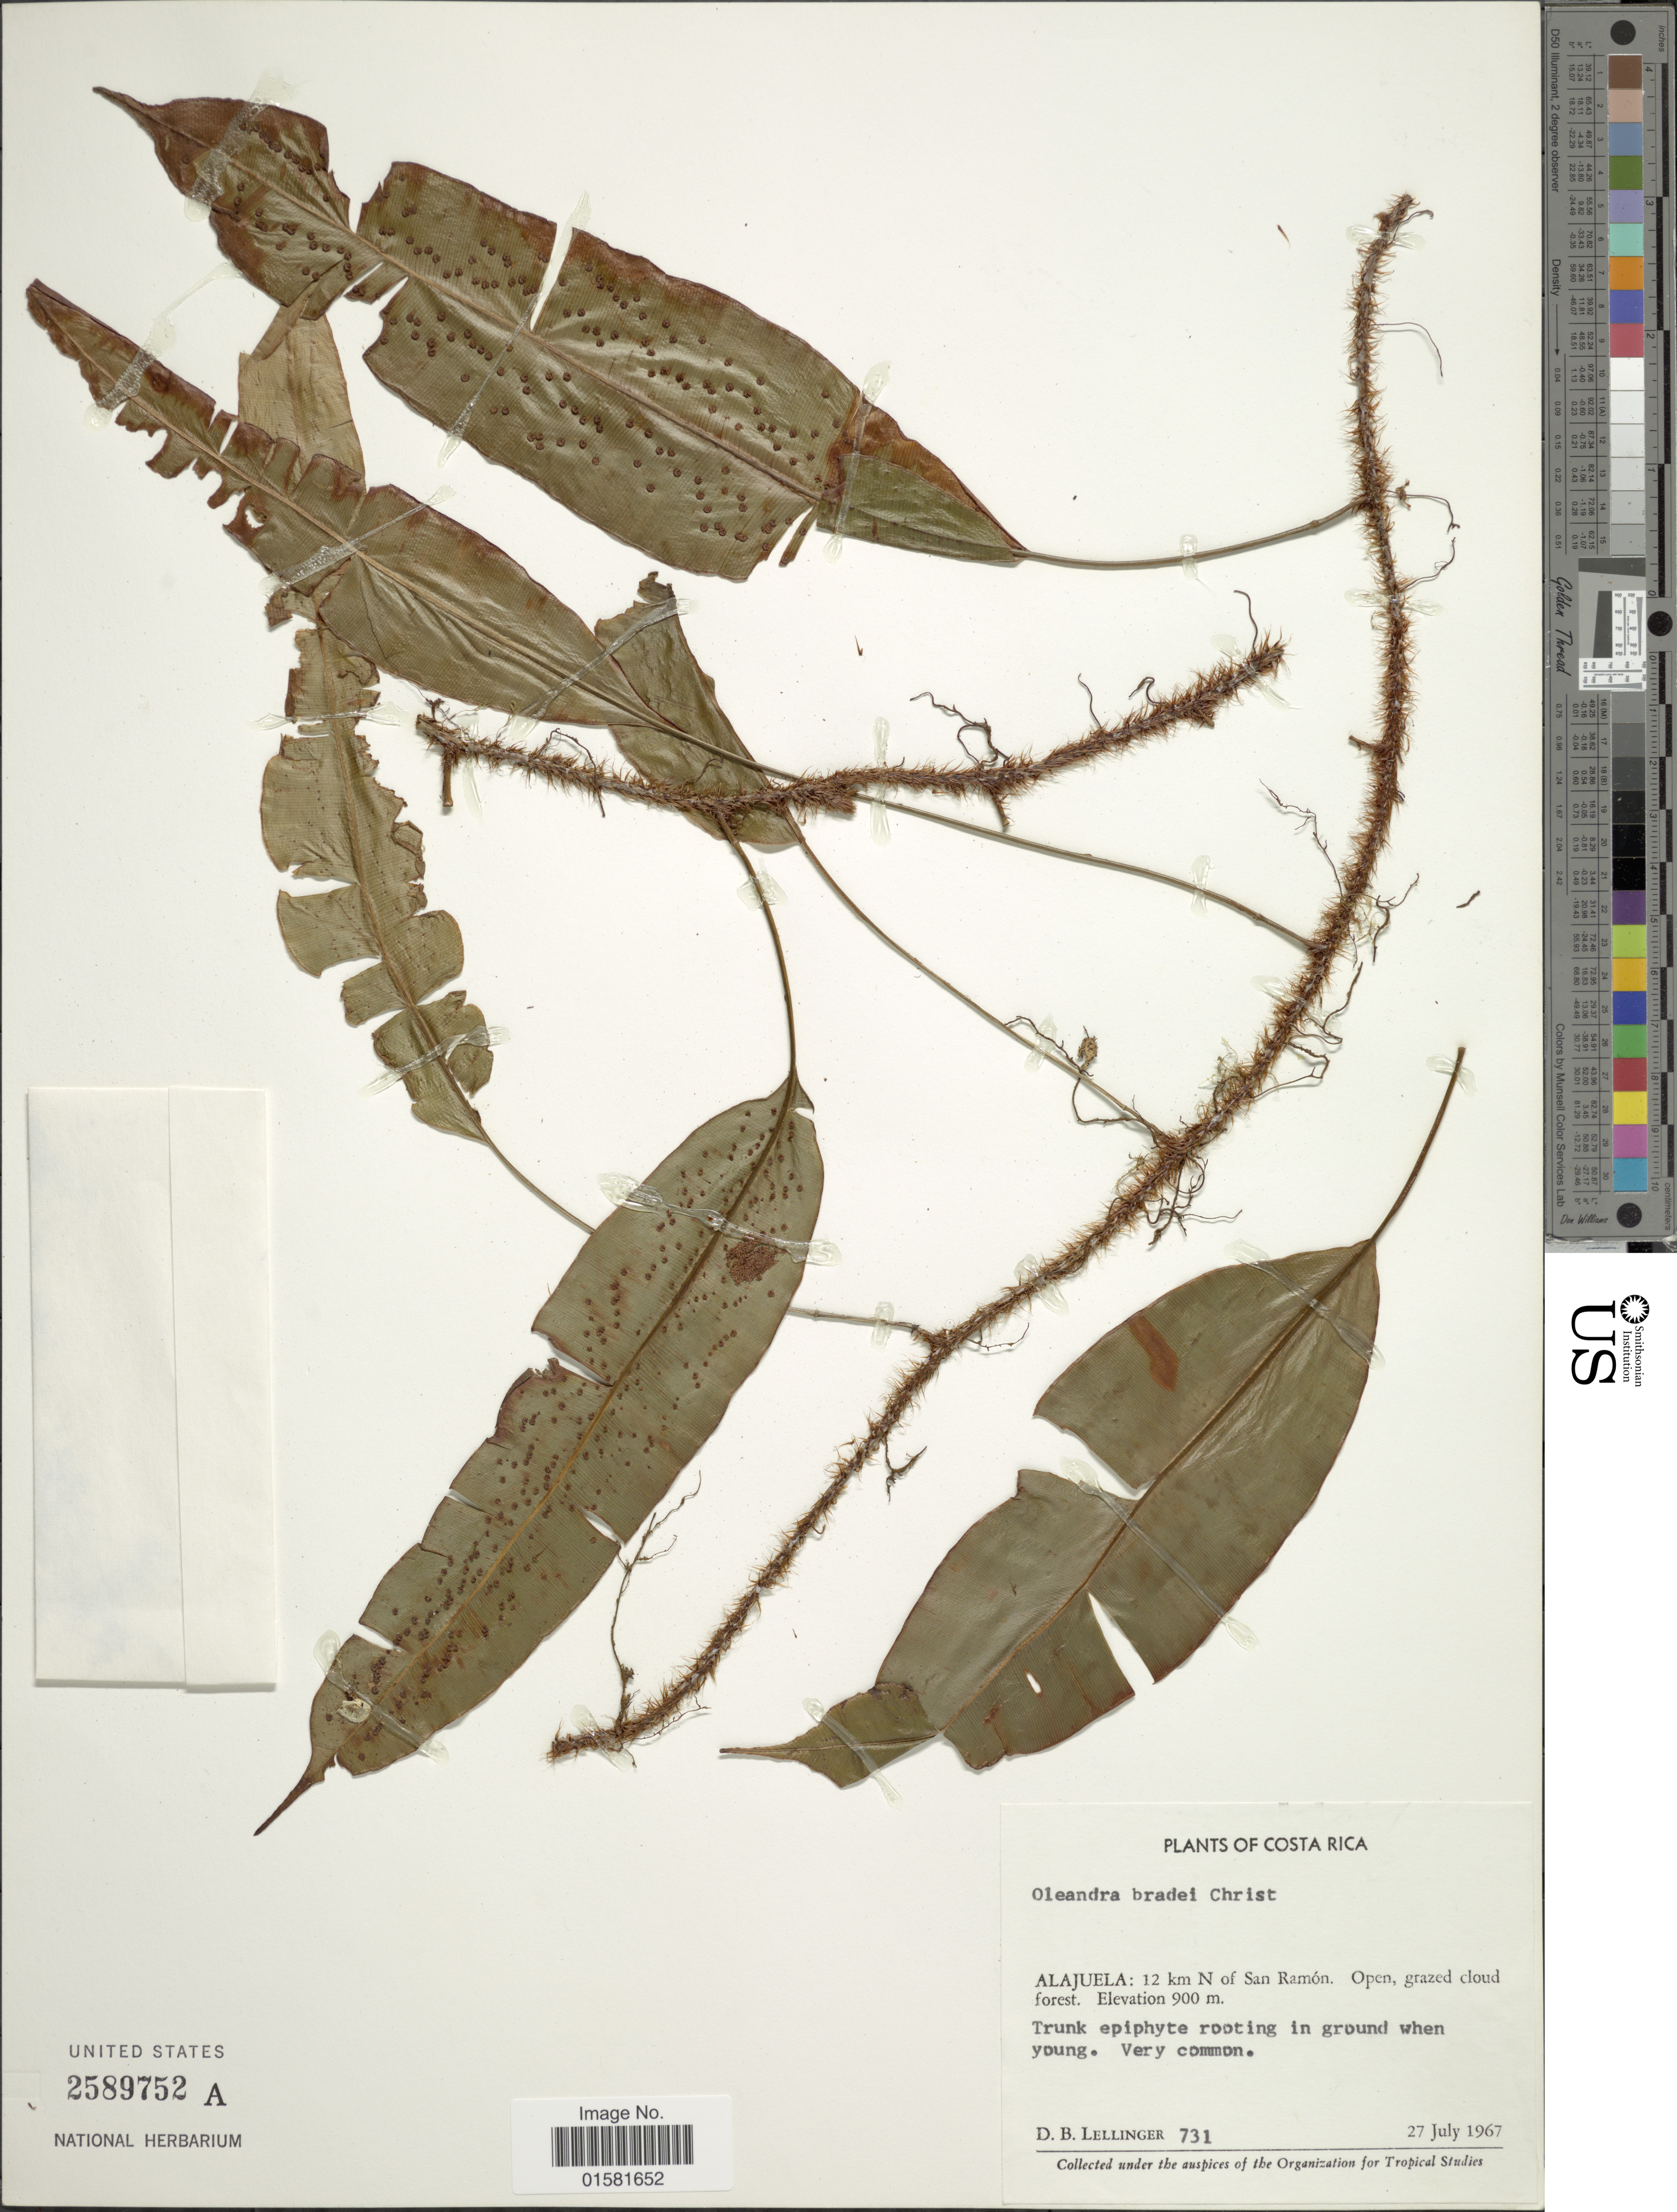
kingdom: Plantae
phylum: Tracheophyta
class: Polypodiopsida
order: Polypodiales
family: Oleandraceae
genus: Oleandra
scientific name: Oleandra bradei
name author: Christ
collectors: D. B. Lellinger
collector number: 731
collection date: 1967-07-27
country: Costa Rica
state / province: Alajuela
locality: Costa Rica, Alajuela: 12 km N of San Ramon,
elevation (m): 900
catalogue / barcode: US 2589752A